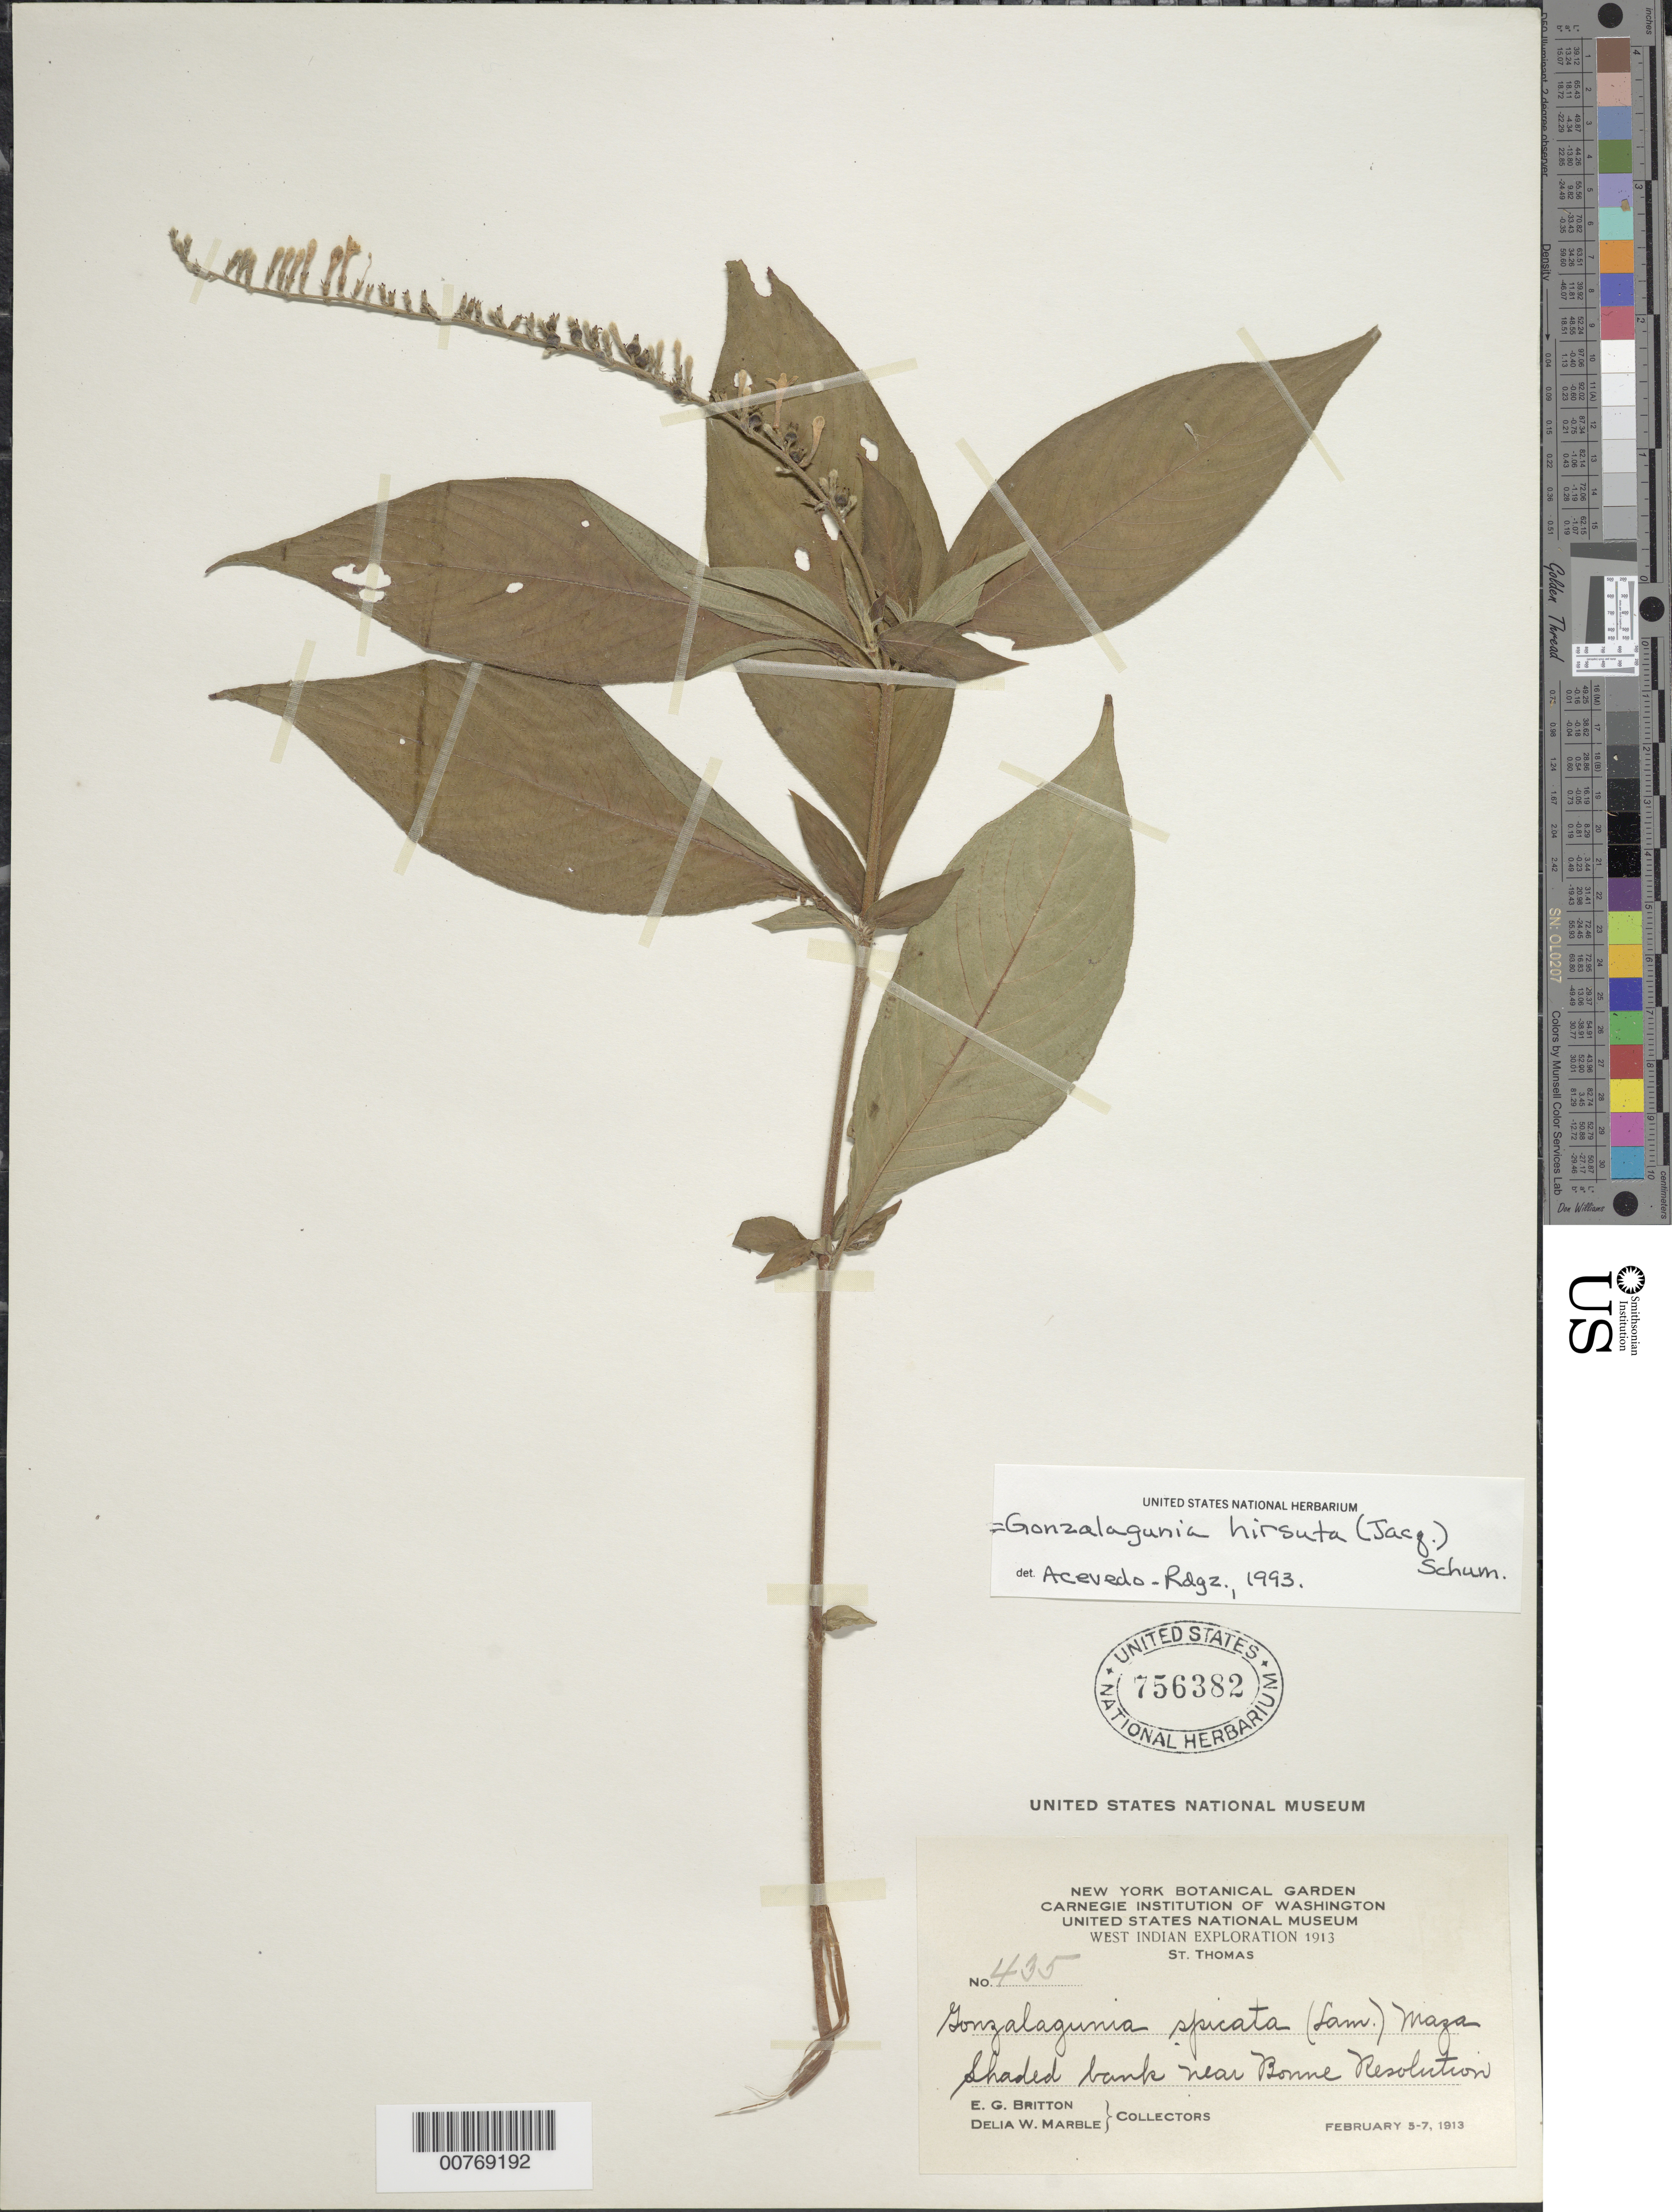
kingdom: Plantae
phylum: Tracheophyta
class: Magnoliopsida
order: Gentianales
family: Rubiaceae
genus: Gonzalagunia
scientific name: Gonzalagunia hirsuta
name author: (Jacq.) K. Schum.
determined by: Acevedo-Rodríguez, P., (BOT), Smithsonian Institution - National Museum of Natural History (UNITED STATES)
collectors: E. G. Britton & D. W. Marble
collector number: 735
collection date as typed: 05 Feb 1913 to 07 Feb 1913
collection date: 1913-02-05/1913-02-07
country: U.S. Virgin Islands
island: St. Thomas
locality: Shaded bank near Bonne Resolution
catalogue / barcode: US 756382